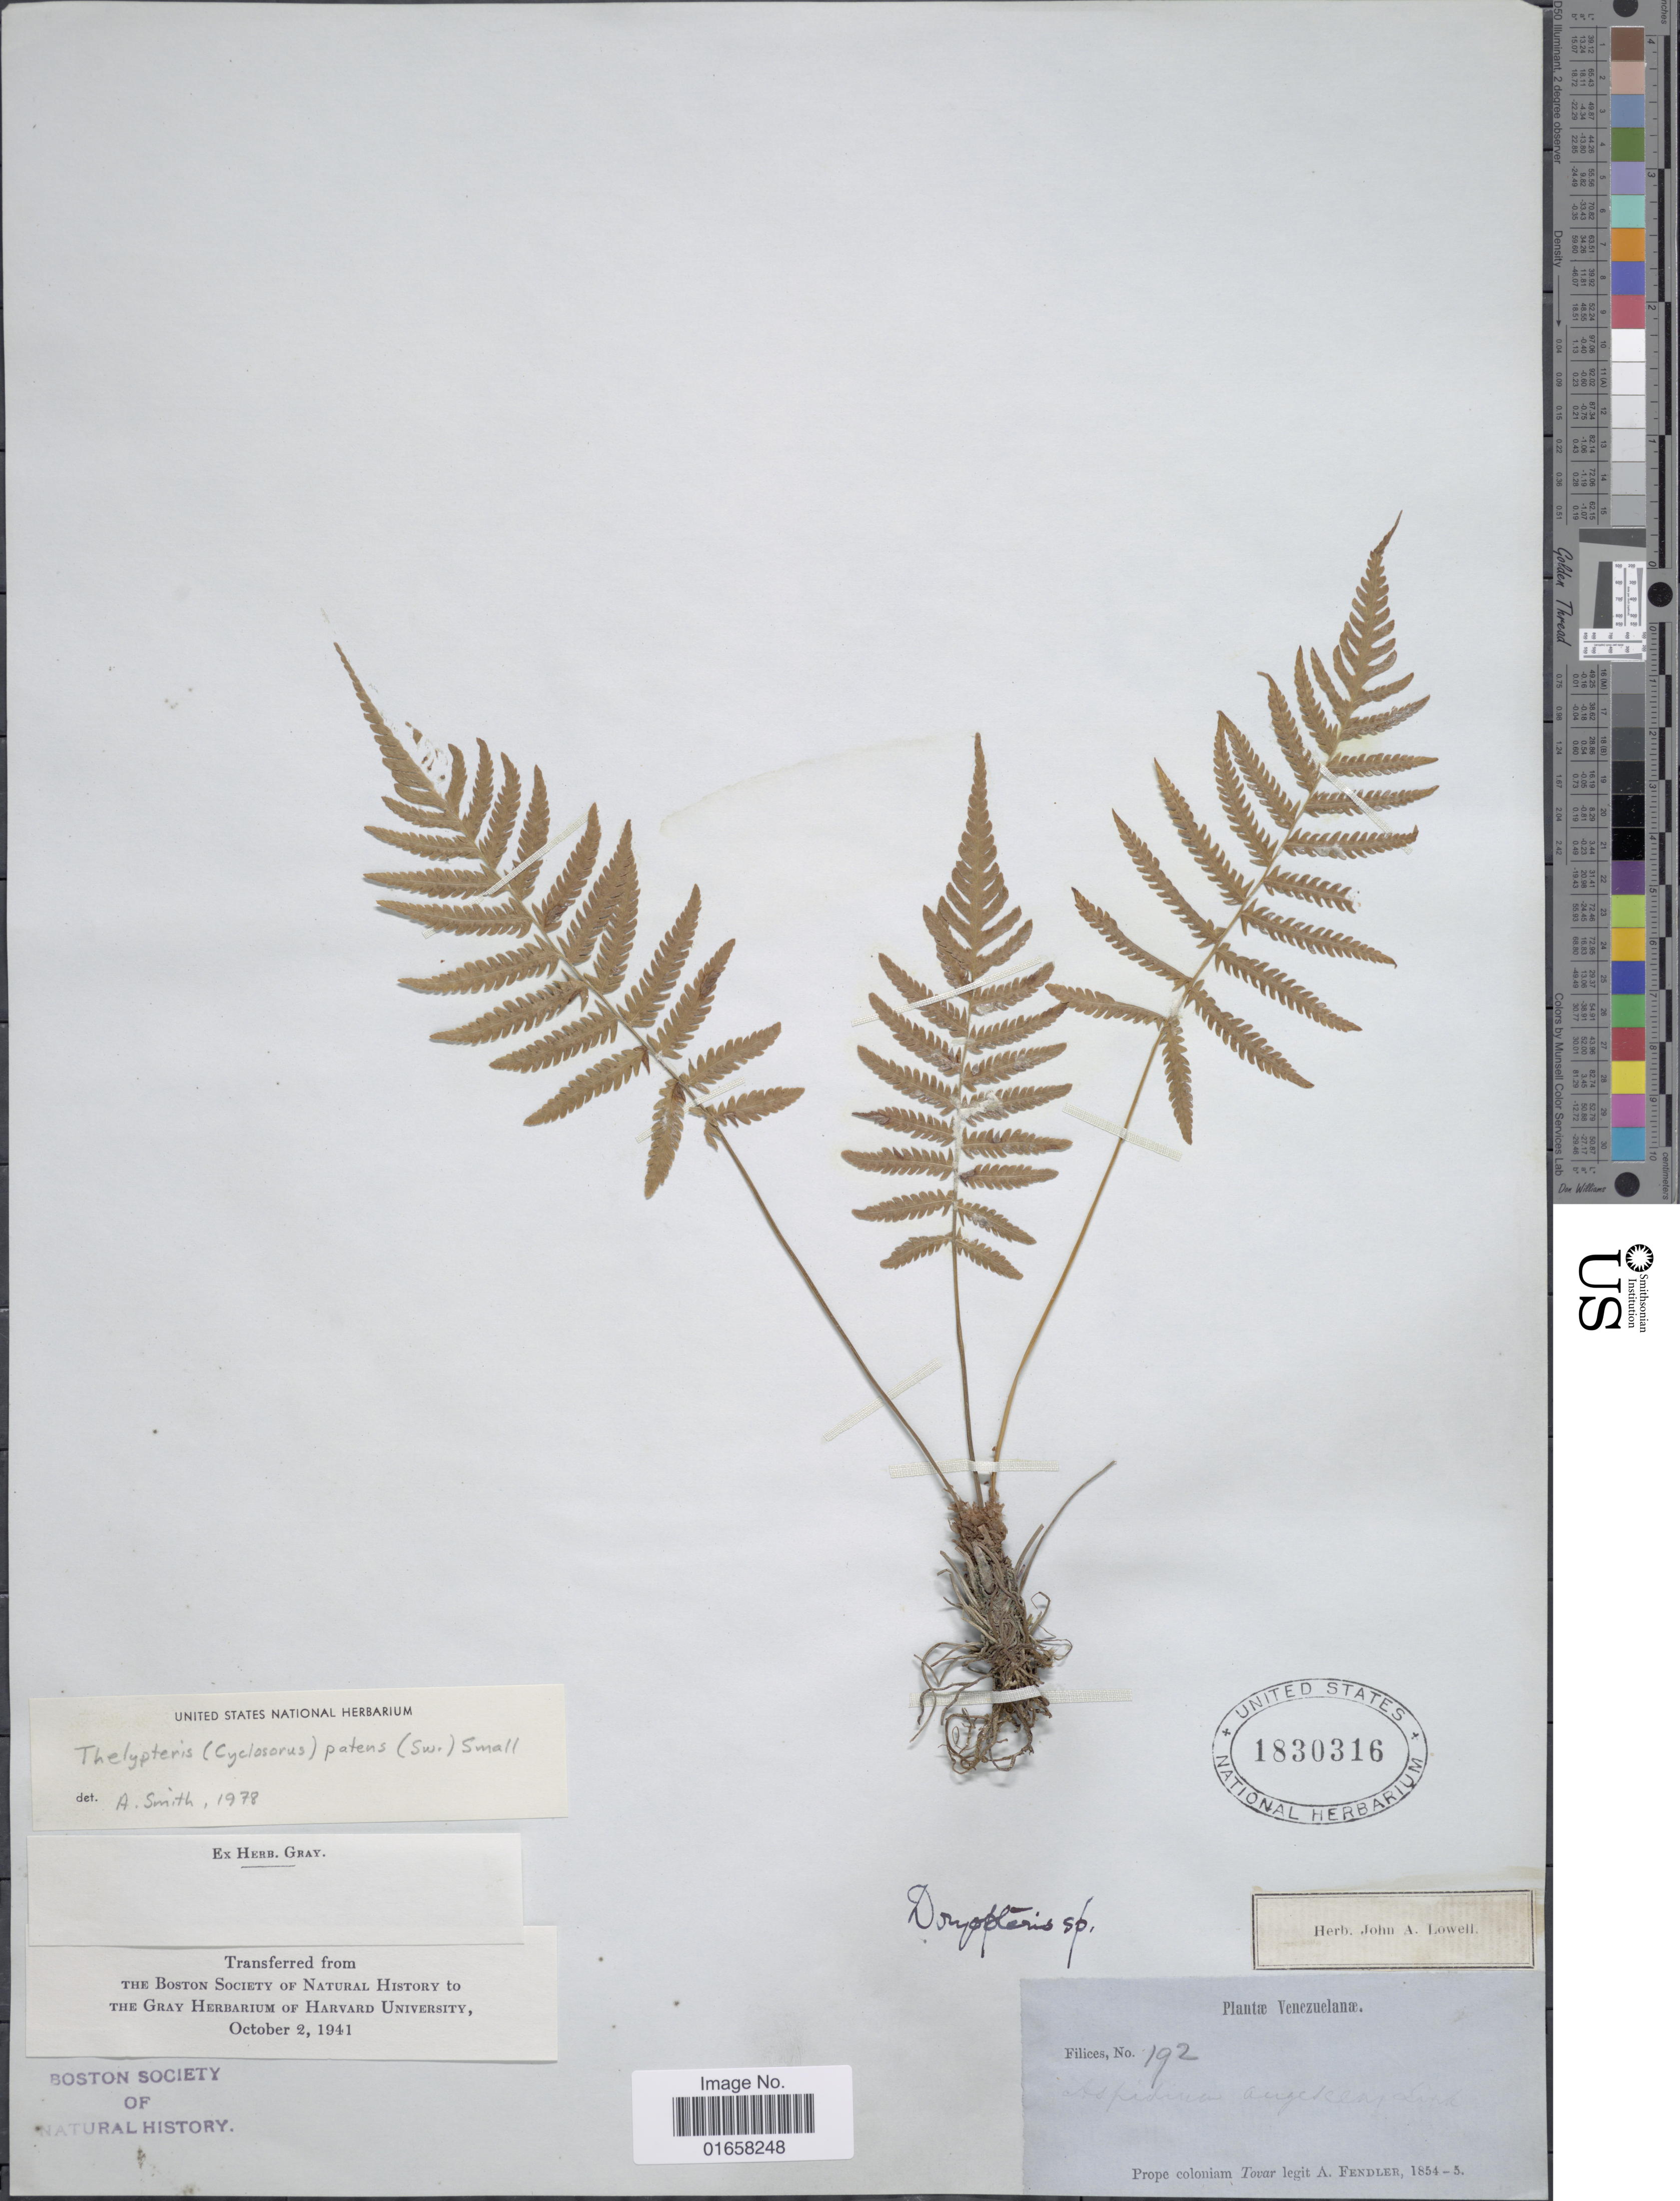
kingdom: Plantae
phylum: Tracheophyta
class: Polypodiopsida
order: Polypodiales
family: Thelypteridaceae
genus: Christella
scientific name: Christella patens var. patens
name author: (Sw.) Holttum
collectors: A. Fendler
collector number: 192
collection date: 1854/1855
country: Venezuela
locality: Prope coloniam Tovar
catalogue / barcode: US 1830316